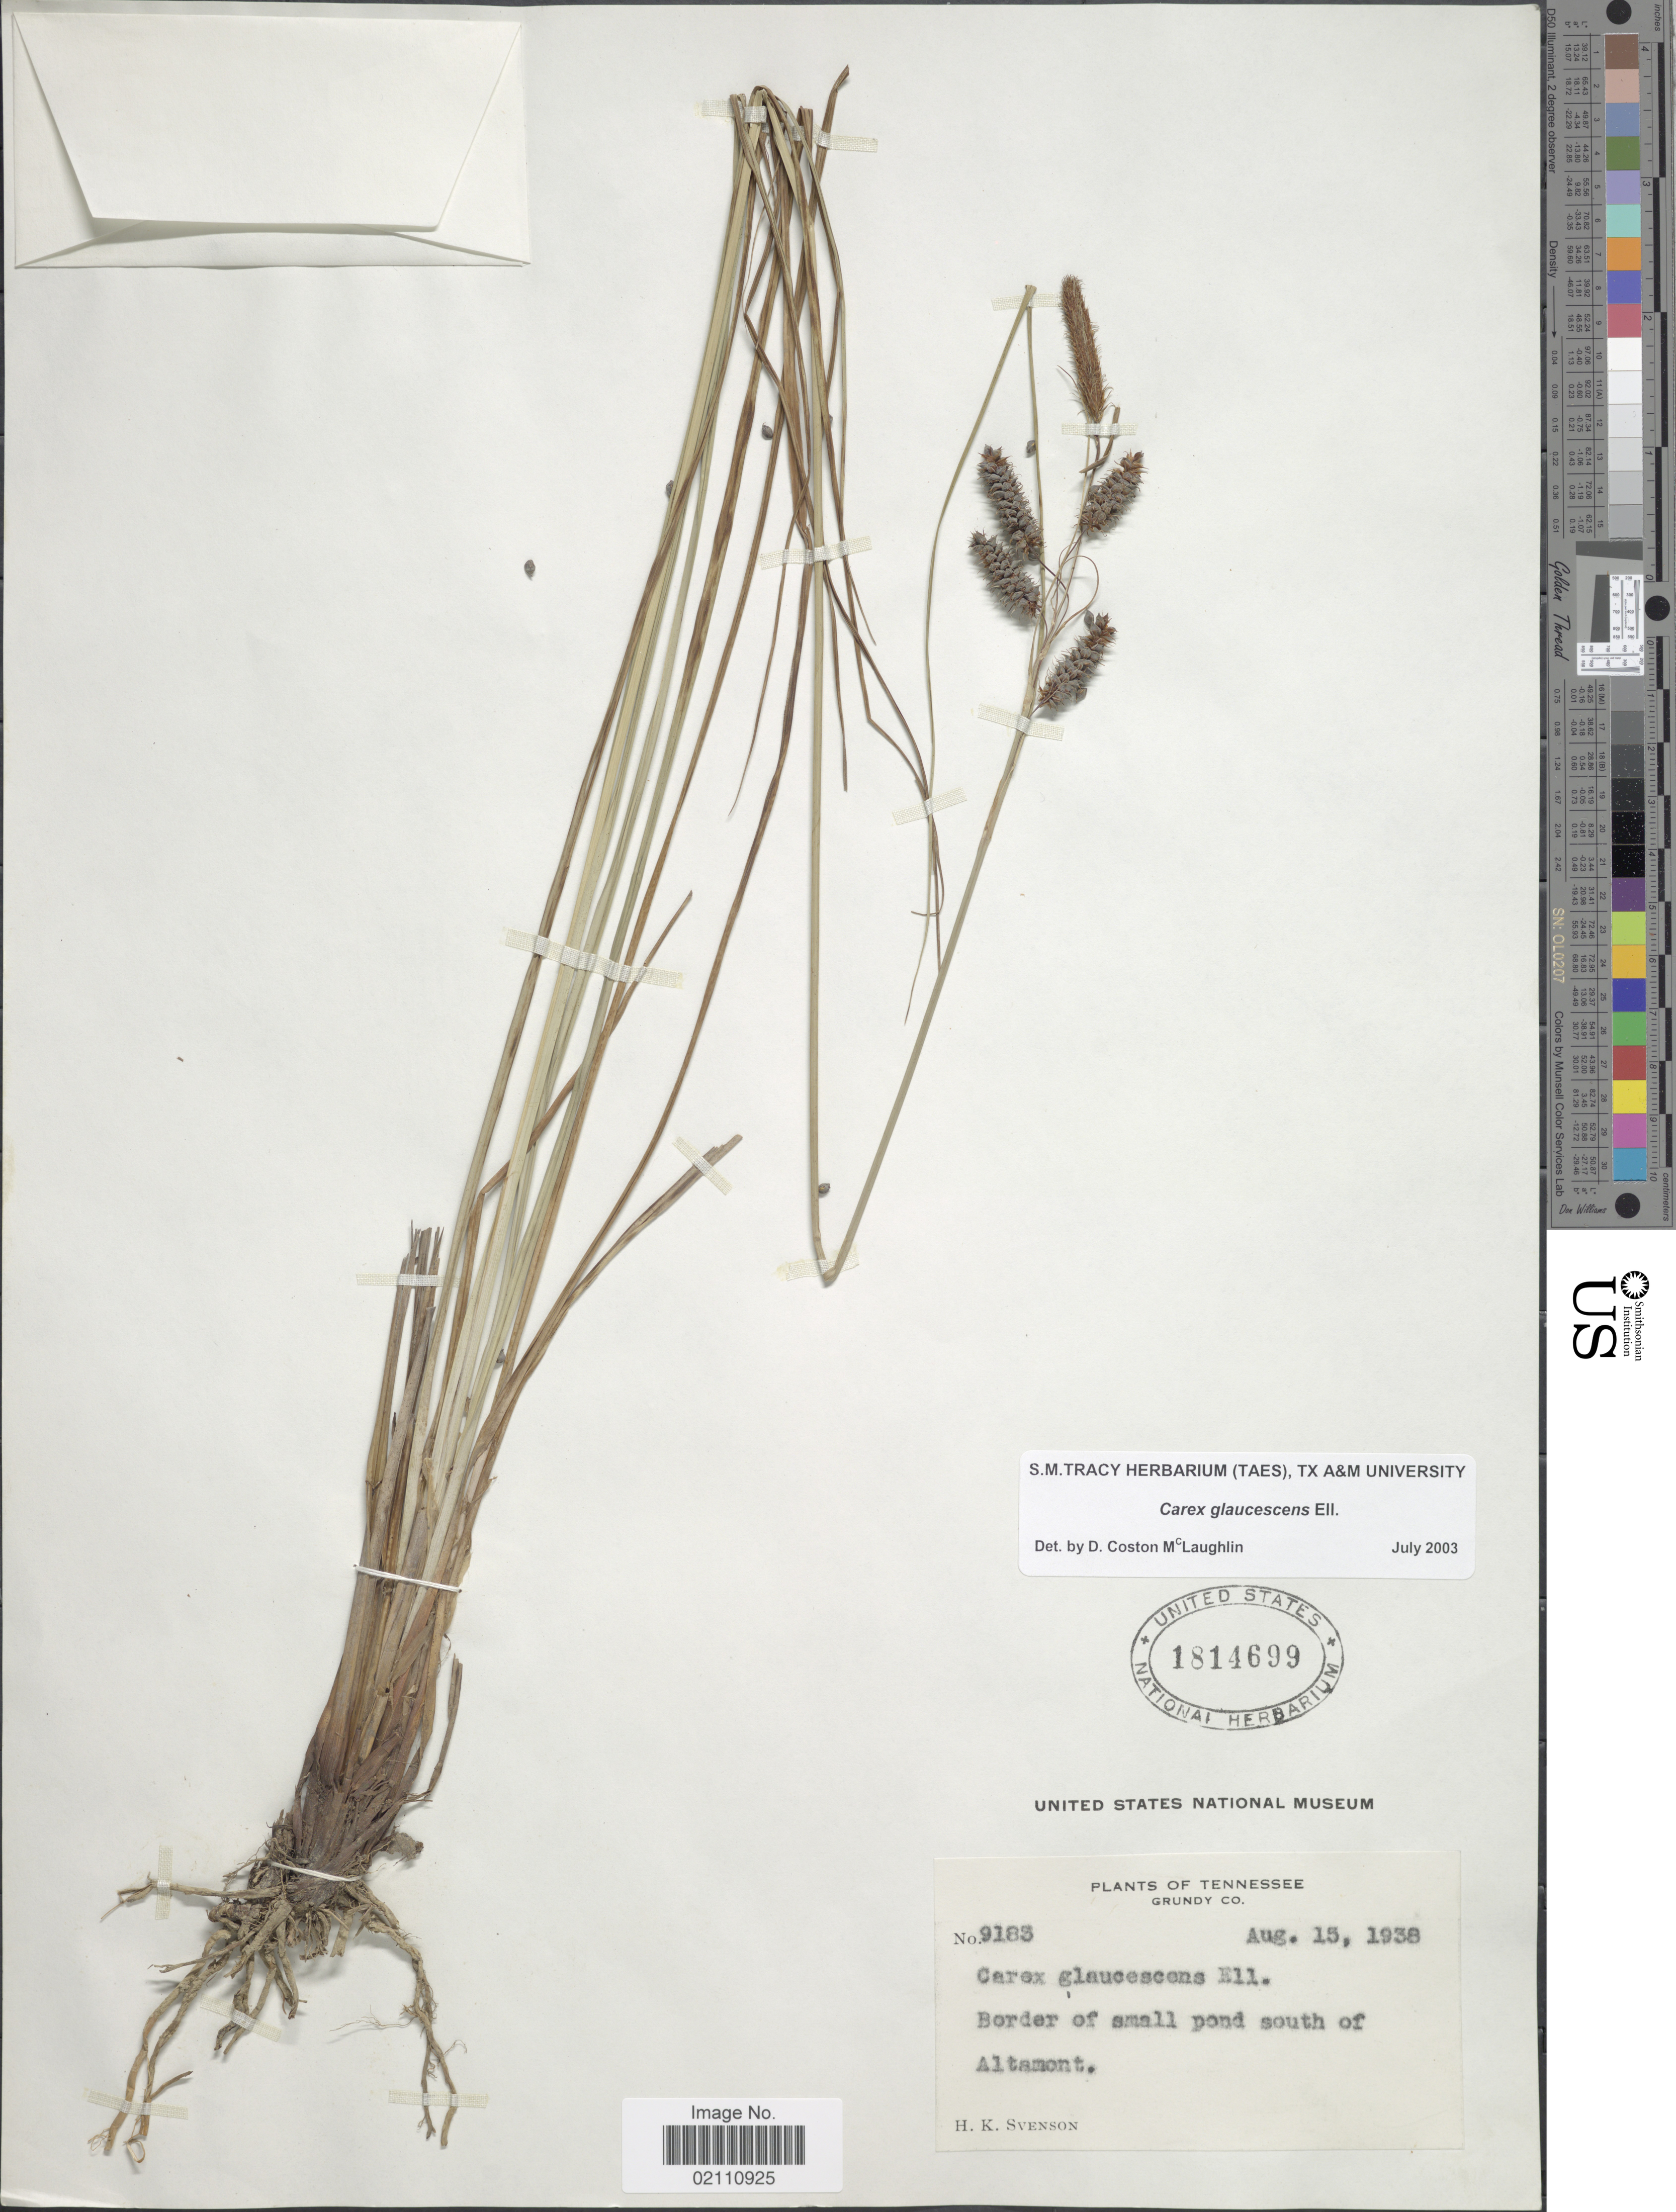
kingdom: Plantae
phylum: Tracheophyta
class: Liliopsida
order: Poales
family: Cyperaceae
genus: Carex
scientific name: Carex glaucescens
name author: Elliott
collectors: H. K. Svenson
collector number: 9183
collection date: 1938-08-15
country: United States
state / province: Tennessee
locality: Grundy Co., Border of small pond south of Altamont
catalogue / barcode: US 1814699